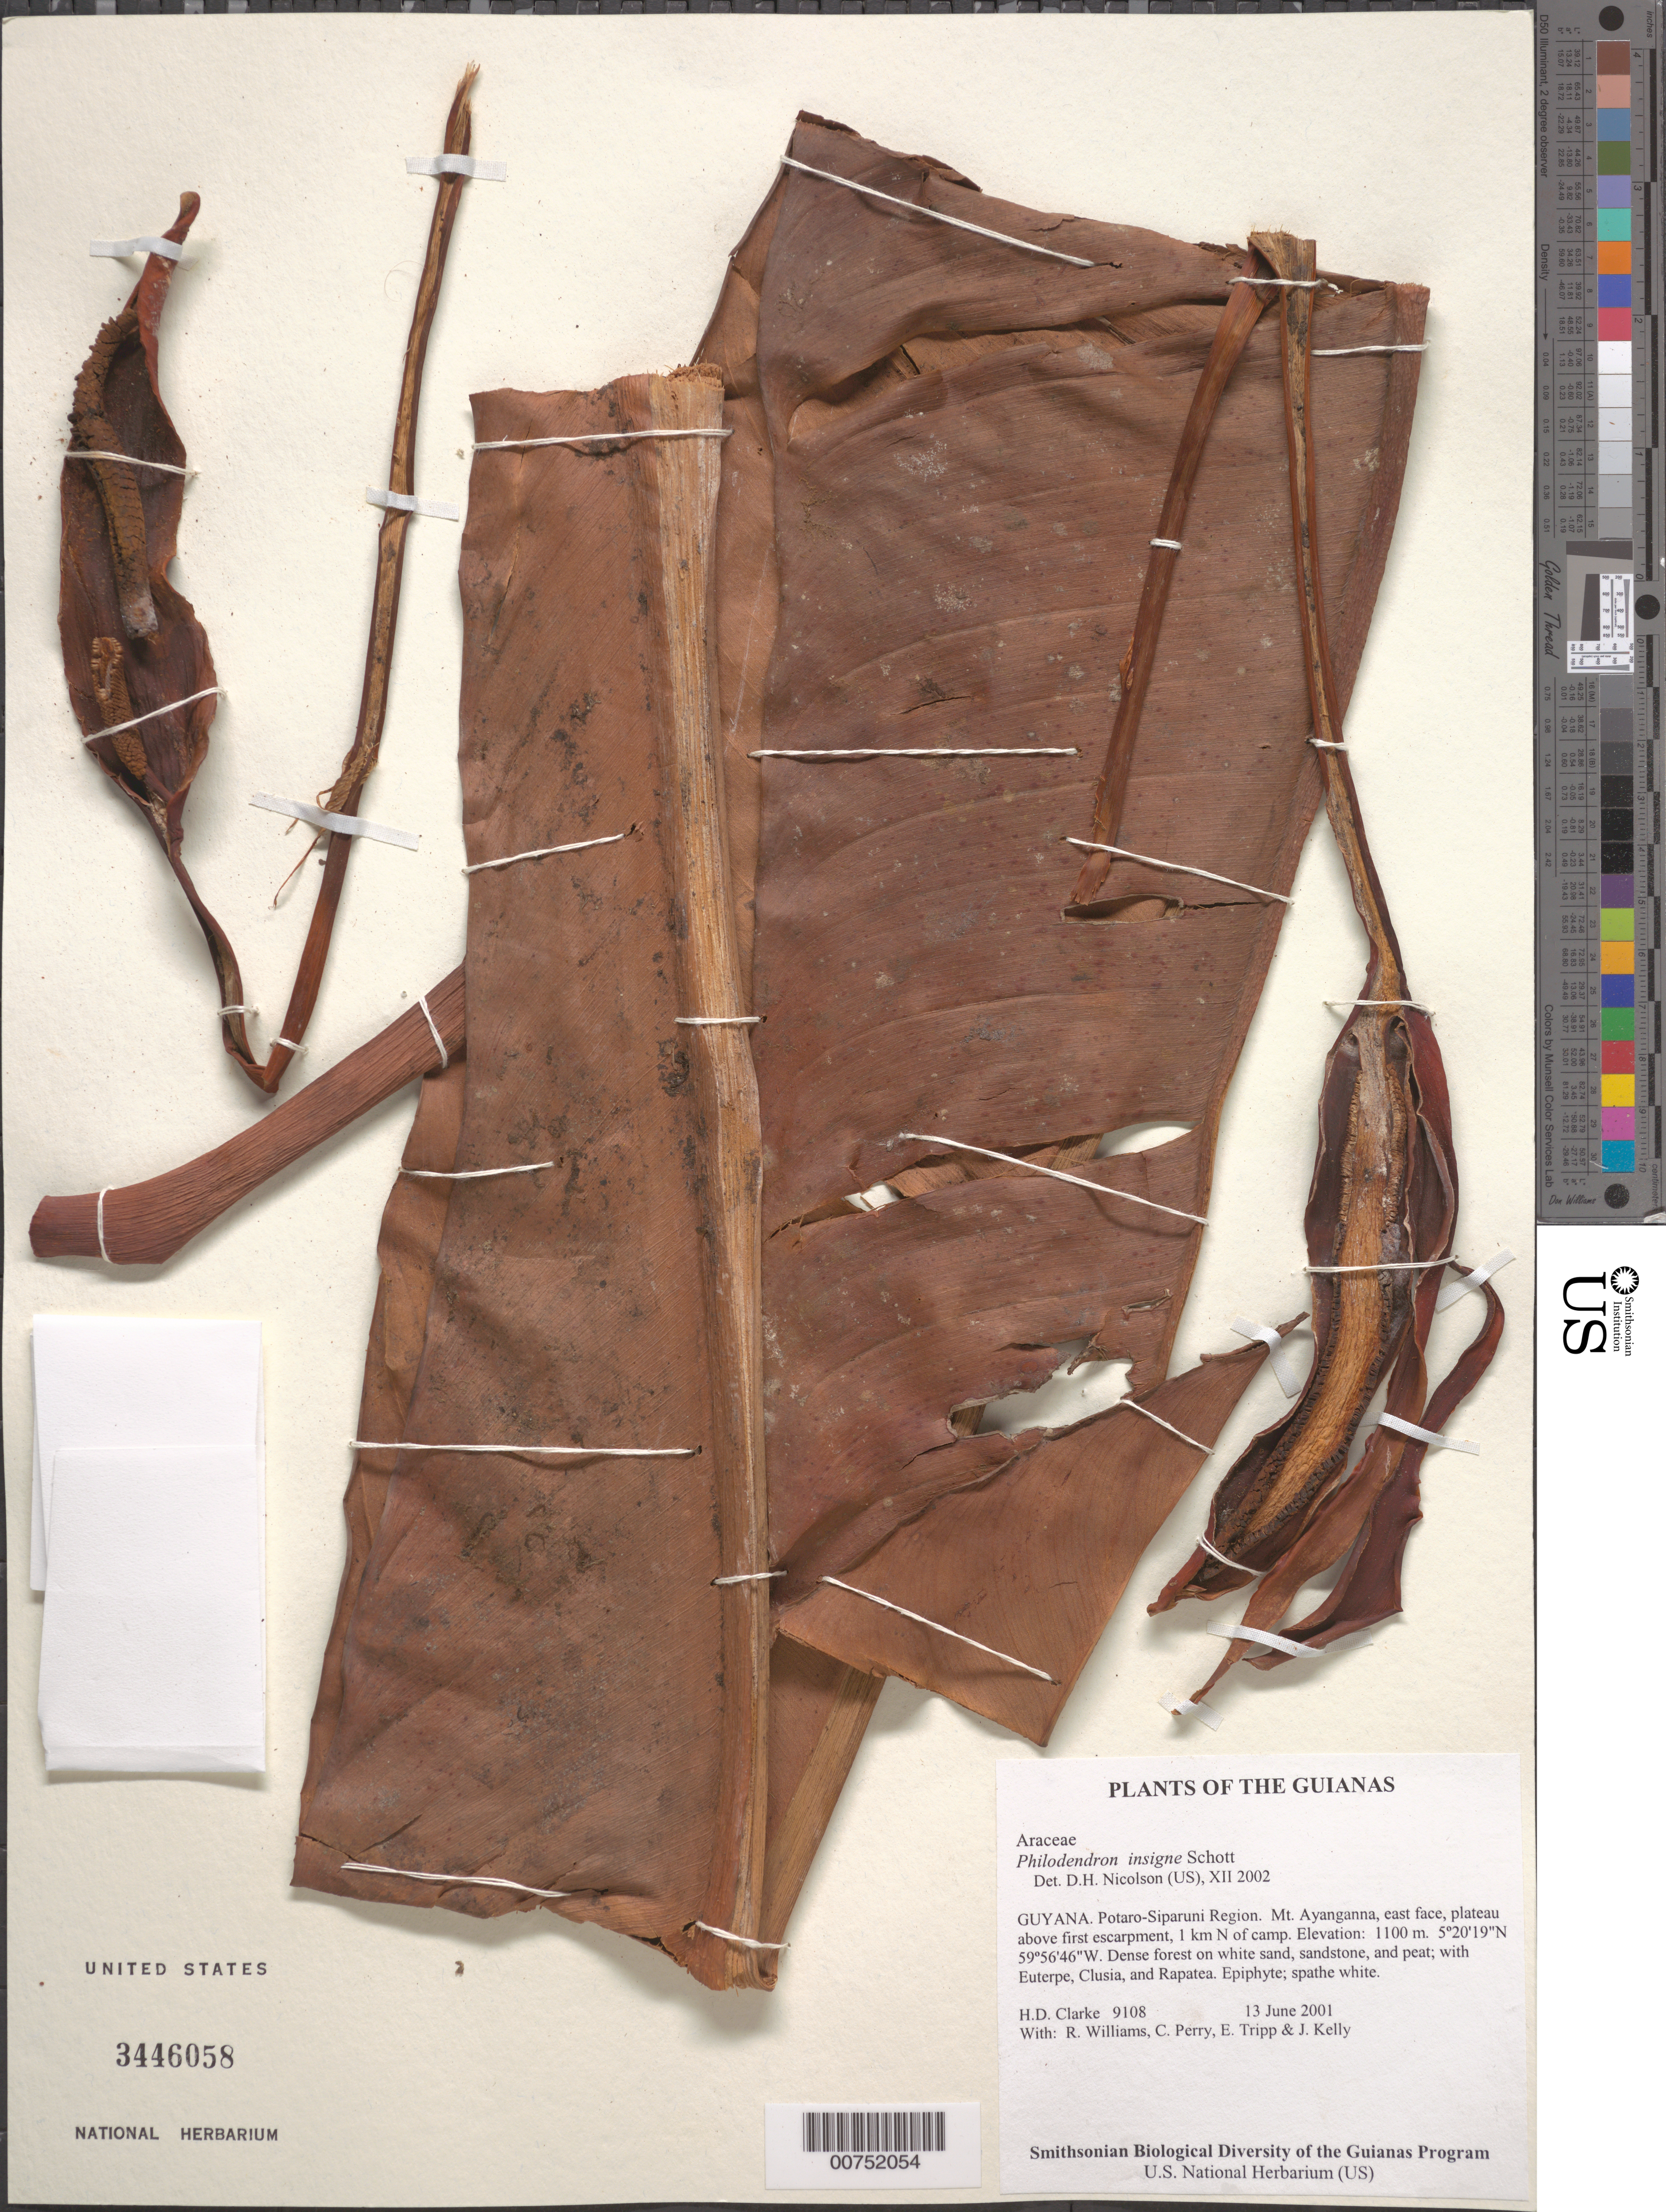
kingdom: Plantae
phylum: Tracheophyta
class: Liliopsida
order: Alismatales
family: Araceae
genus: Philodendron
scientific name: Philodendron insigne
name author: Schott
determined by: Nicolson, Dan H.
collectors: H. D. Clarke, R. Williams, C. Perry, E. Tripp & J. Kelly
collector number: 9108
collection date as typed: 13 June 2001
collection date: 2001-06-13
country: Guyana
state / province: Potaro-Siparuni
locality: Mt. Ayanganna, east face, plateau above first escarpment, 1 km N of camp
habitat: Dense forest on white sand, sandstone, and peat; with Euterpe, Clusia, and Rapatea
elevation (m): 1100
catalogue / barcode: US 3446058